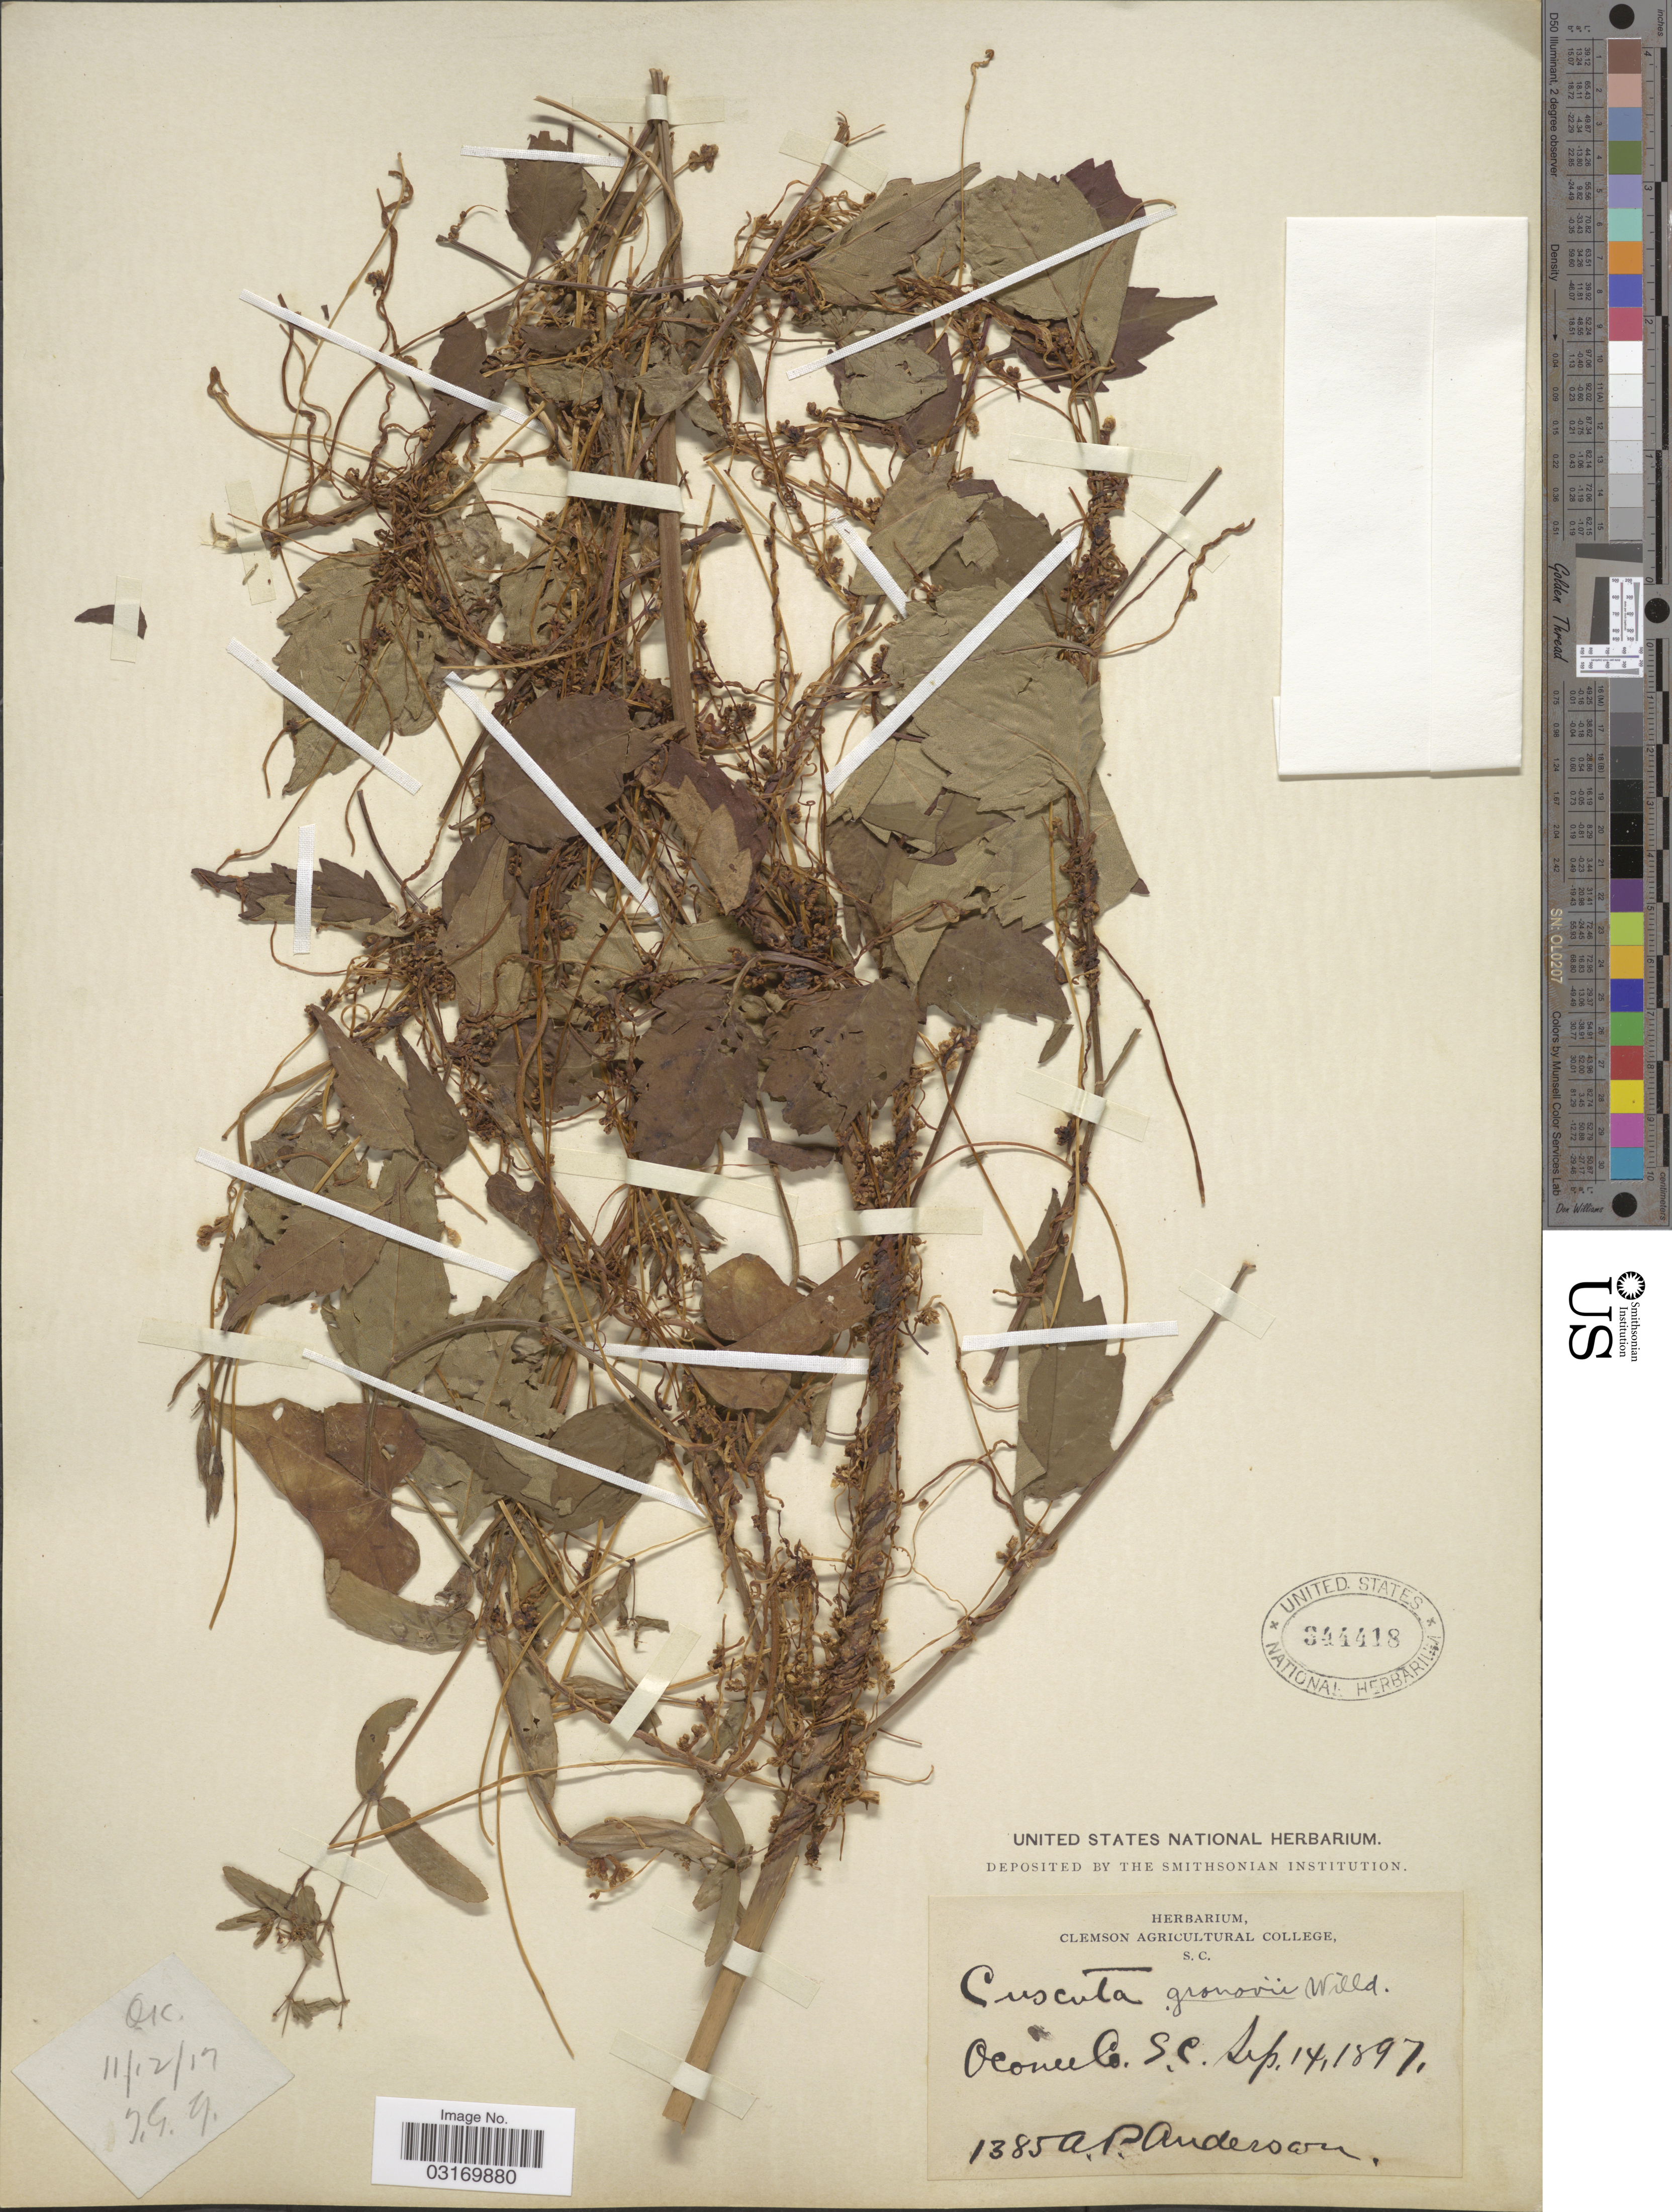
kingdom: Plantae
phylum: Tracheophyta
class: Magnoliopsida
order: Solanales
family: Convolvulaceae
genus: Cuscuta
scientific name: Cuscuta gronovii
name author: Willd. ex Schult.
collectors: A. Anderson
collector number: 1385a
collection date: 1897-09-14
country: United States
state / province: South Carolina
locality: Oconee Co.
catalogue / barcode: US 344418